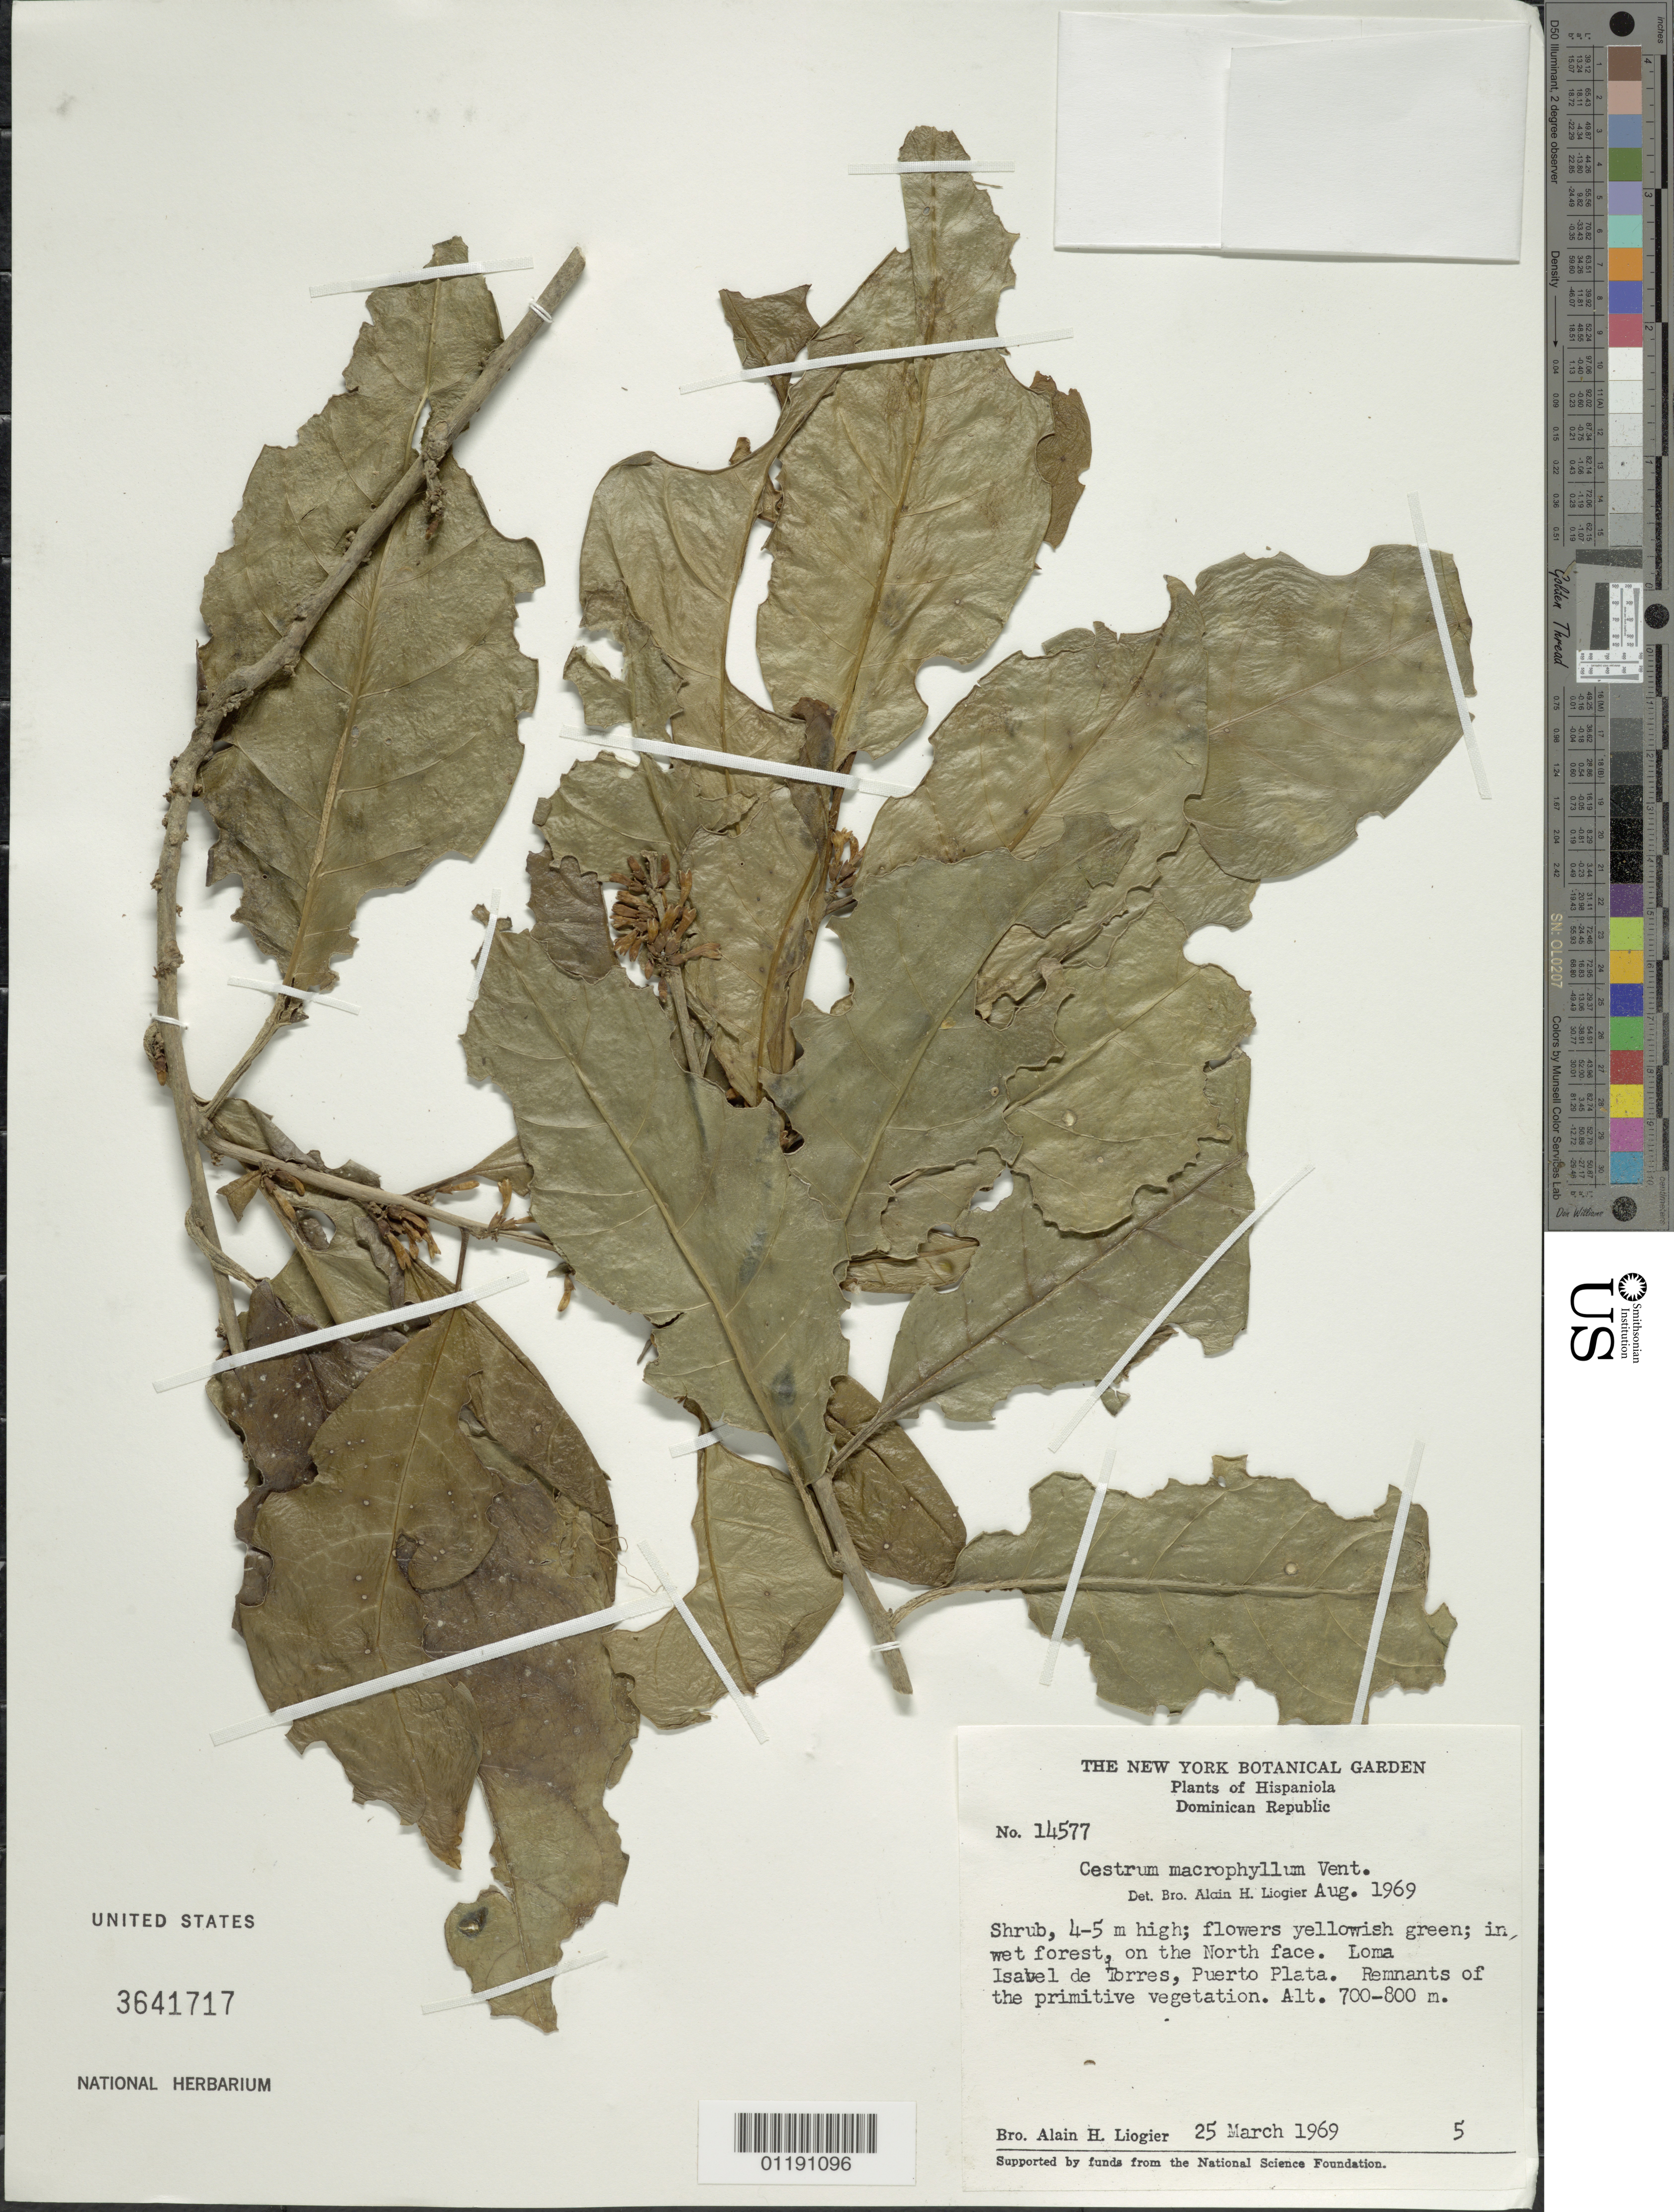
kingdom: Plantae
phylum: Tracheophyta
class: Magnoliopsida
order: Solanales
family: Solanaceae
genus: Cestrum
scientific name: Cestrum macrophyllum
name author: Vent.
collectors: A. H. Liogier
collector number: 14577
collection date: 1969-03-25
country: Dominican Republic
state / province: Puerto Plata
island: Hispaniola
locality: Loma Isabel de Ibrres.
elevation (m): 700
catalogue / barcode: US 3641717